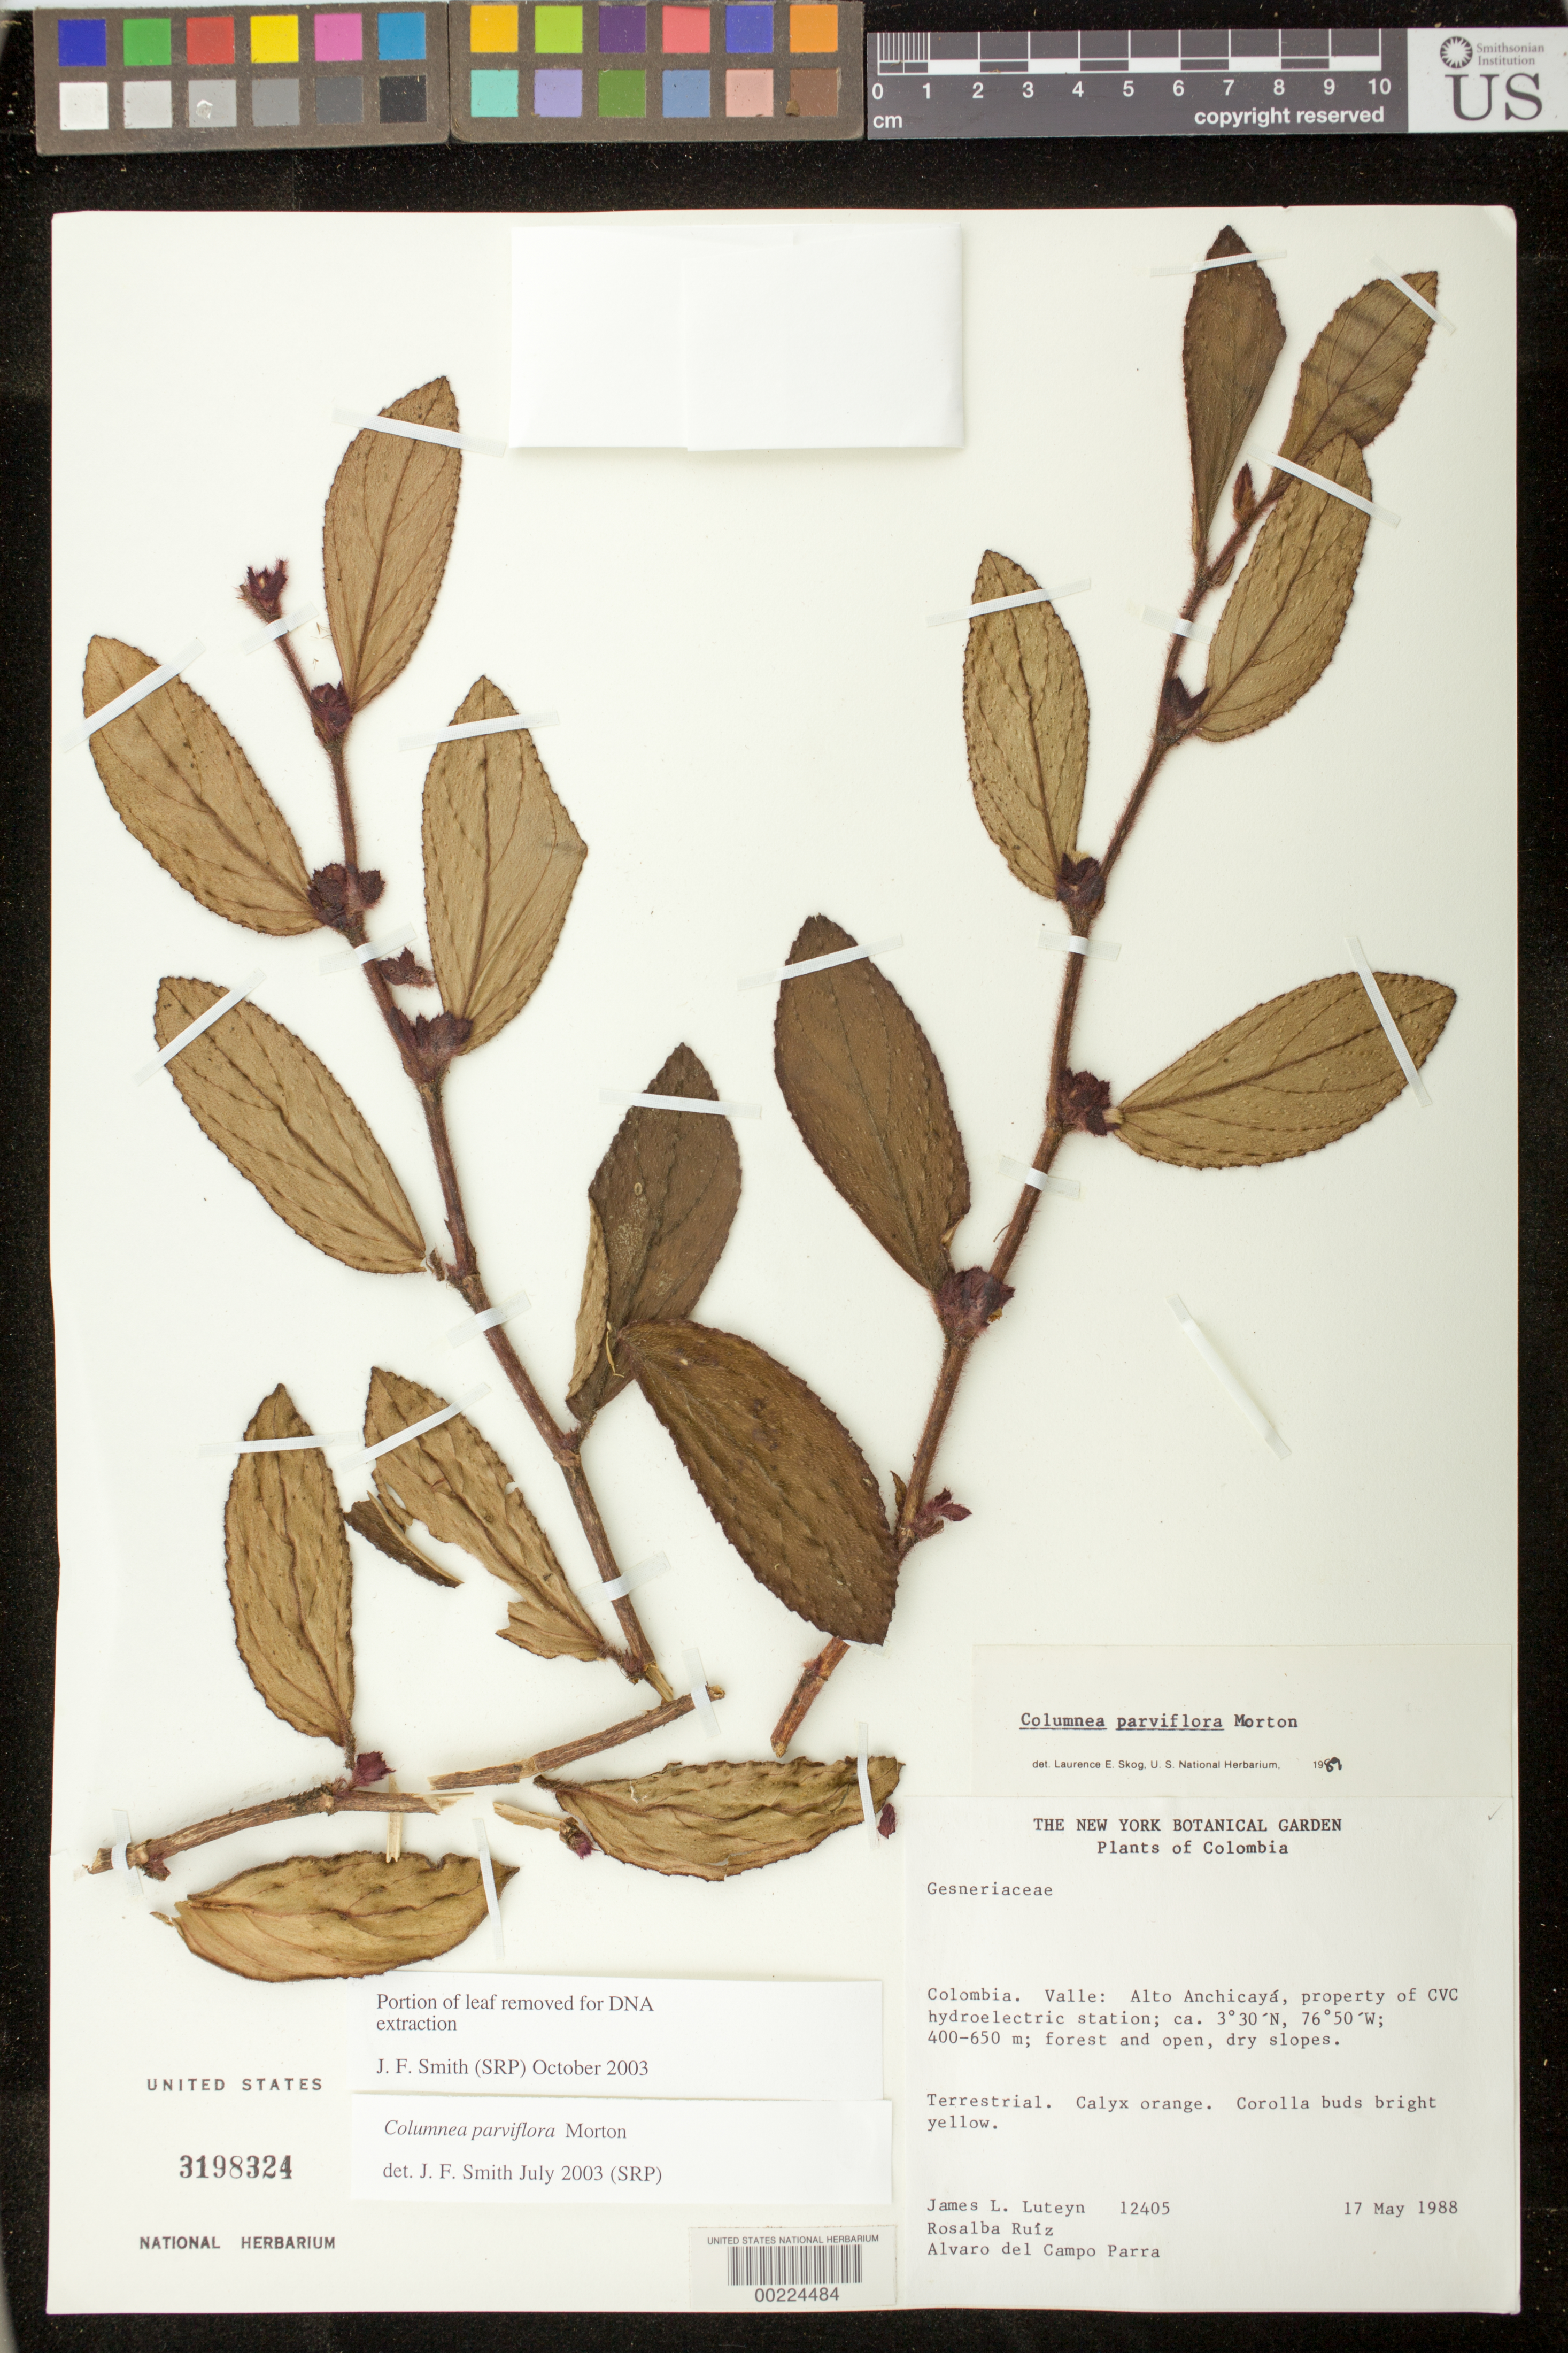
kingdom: Plantae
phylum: Tracheophyta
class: Magnoliopsida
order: Lamiales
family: Gesneriaceae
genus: Columnea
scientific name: Columnea herthae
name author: Mansf.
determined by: Clark, J. L.; Skog, Laurence E.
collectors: J. L. Luteyn, R. Ruiz & A. Parra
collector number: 12405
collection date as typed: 17 May 1988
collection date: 1988-05-17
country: Colombia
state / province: Valle del Cauca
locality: Alto Anchicaya, property of CVC Hydroelectric Station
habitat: Forest and open, dry slopes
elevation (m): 400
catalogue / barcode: US 3198324